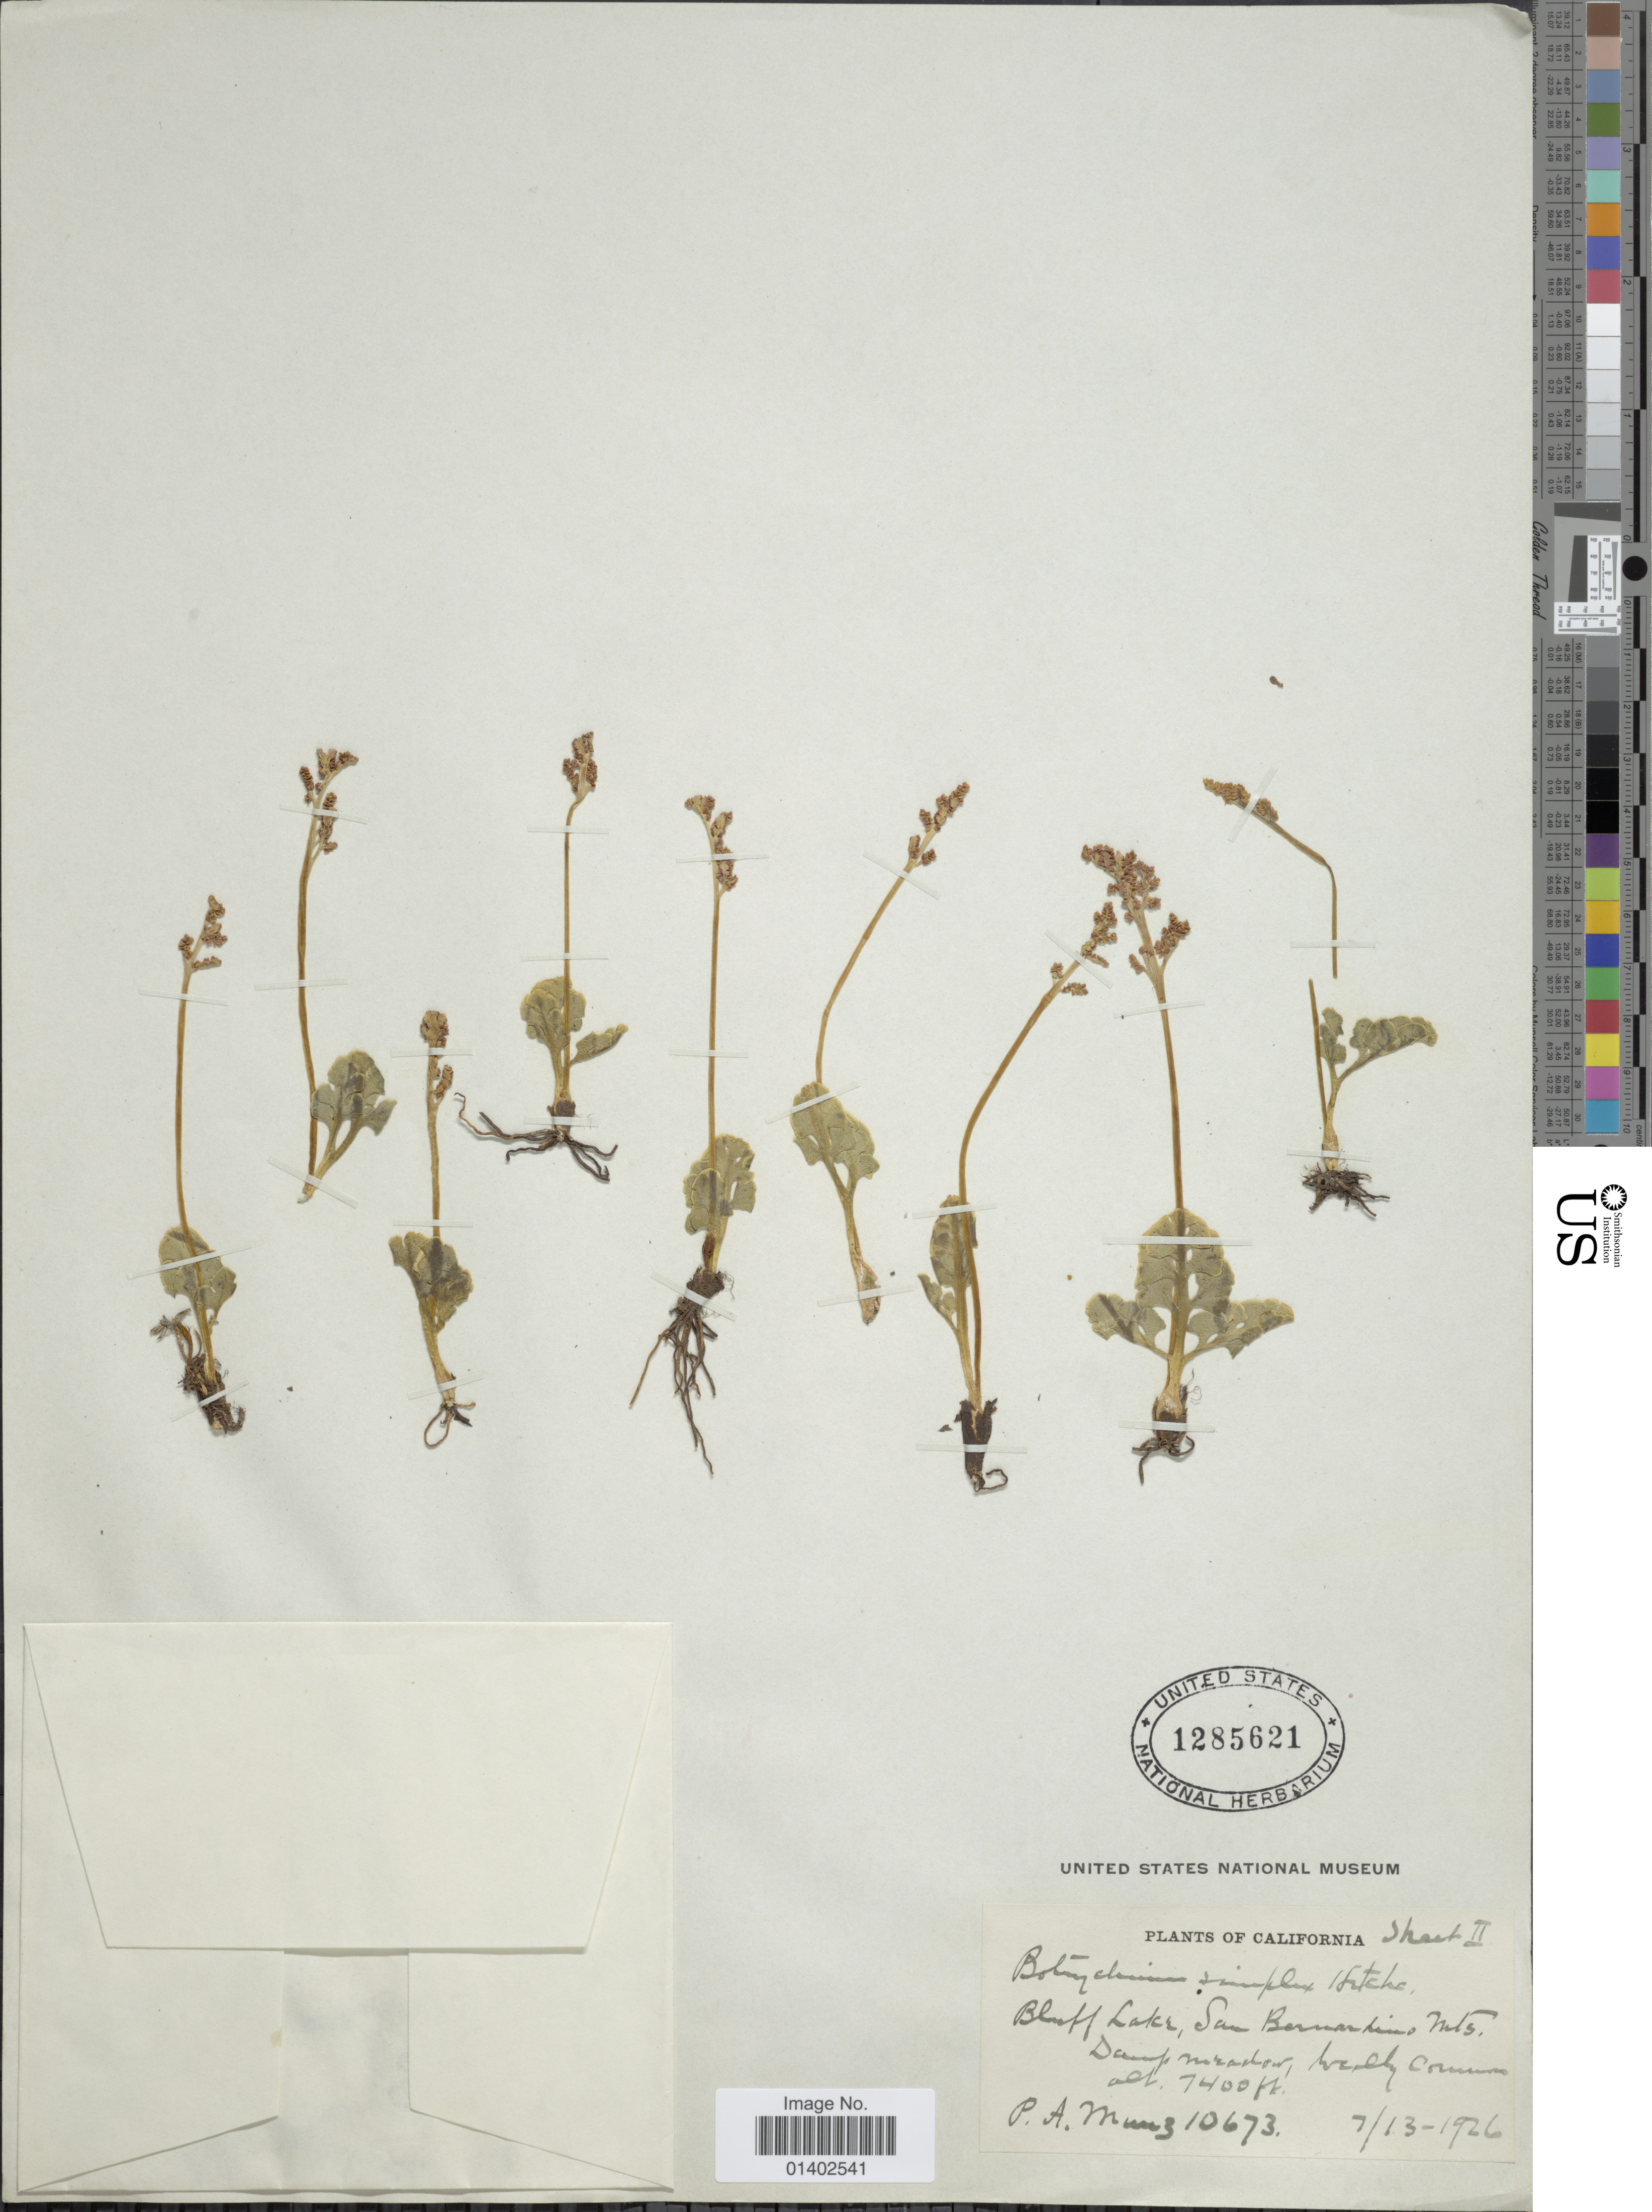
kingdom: Plantae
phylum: Tracheophyta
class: Polypodiopsida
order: Ophioglossales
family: Ophioglossaceae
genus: Botrychium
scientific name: Botrychium simplex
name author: E. Hitchc.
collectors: P. A. Munz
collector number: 10673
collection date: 1926-07-13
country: United States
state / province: California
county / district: San Bernardino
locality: Bluff Lake, San Bernardino Mts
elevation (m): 2256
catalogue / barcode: US 1285621